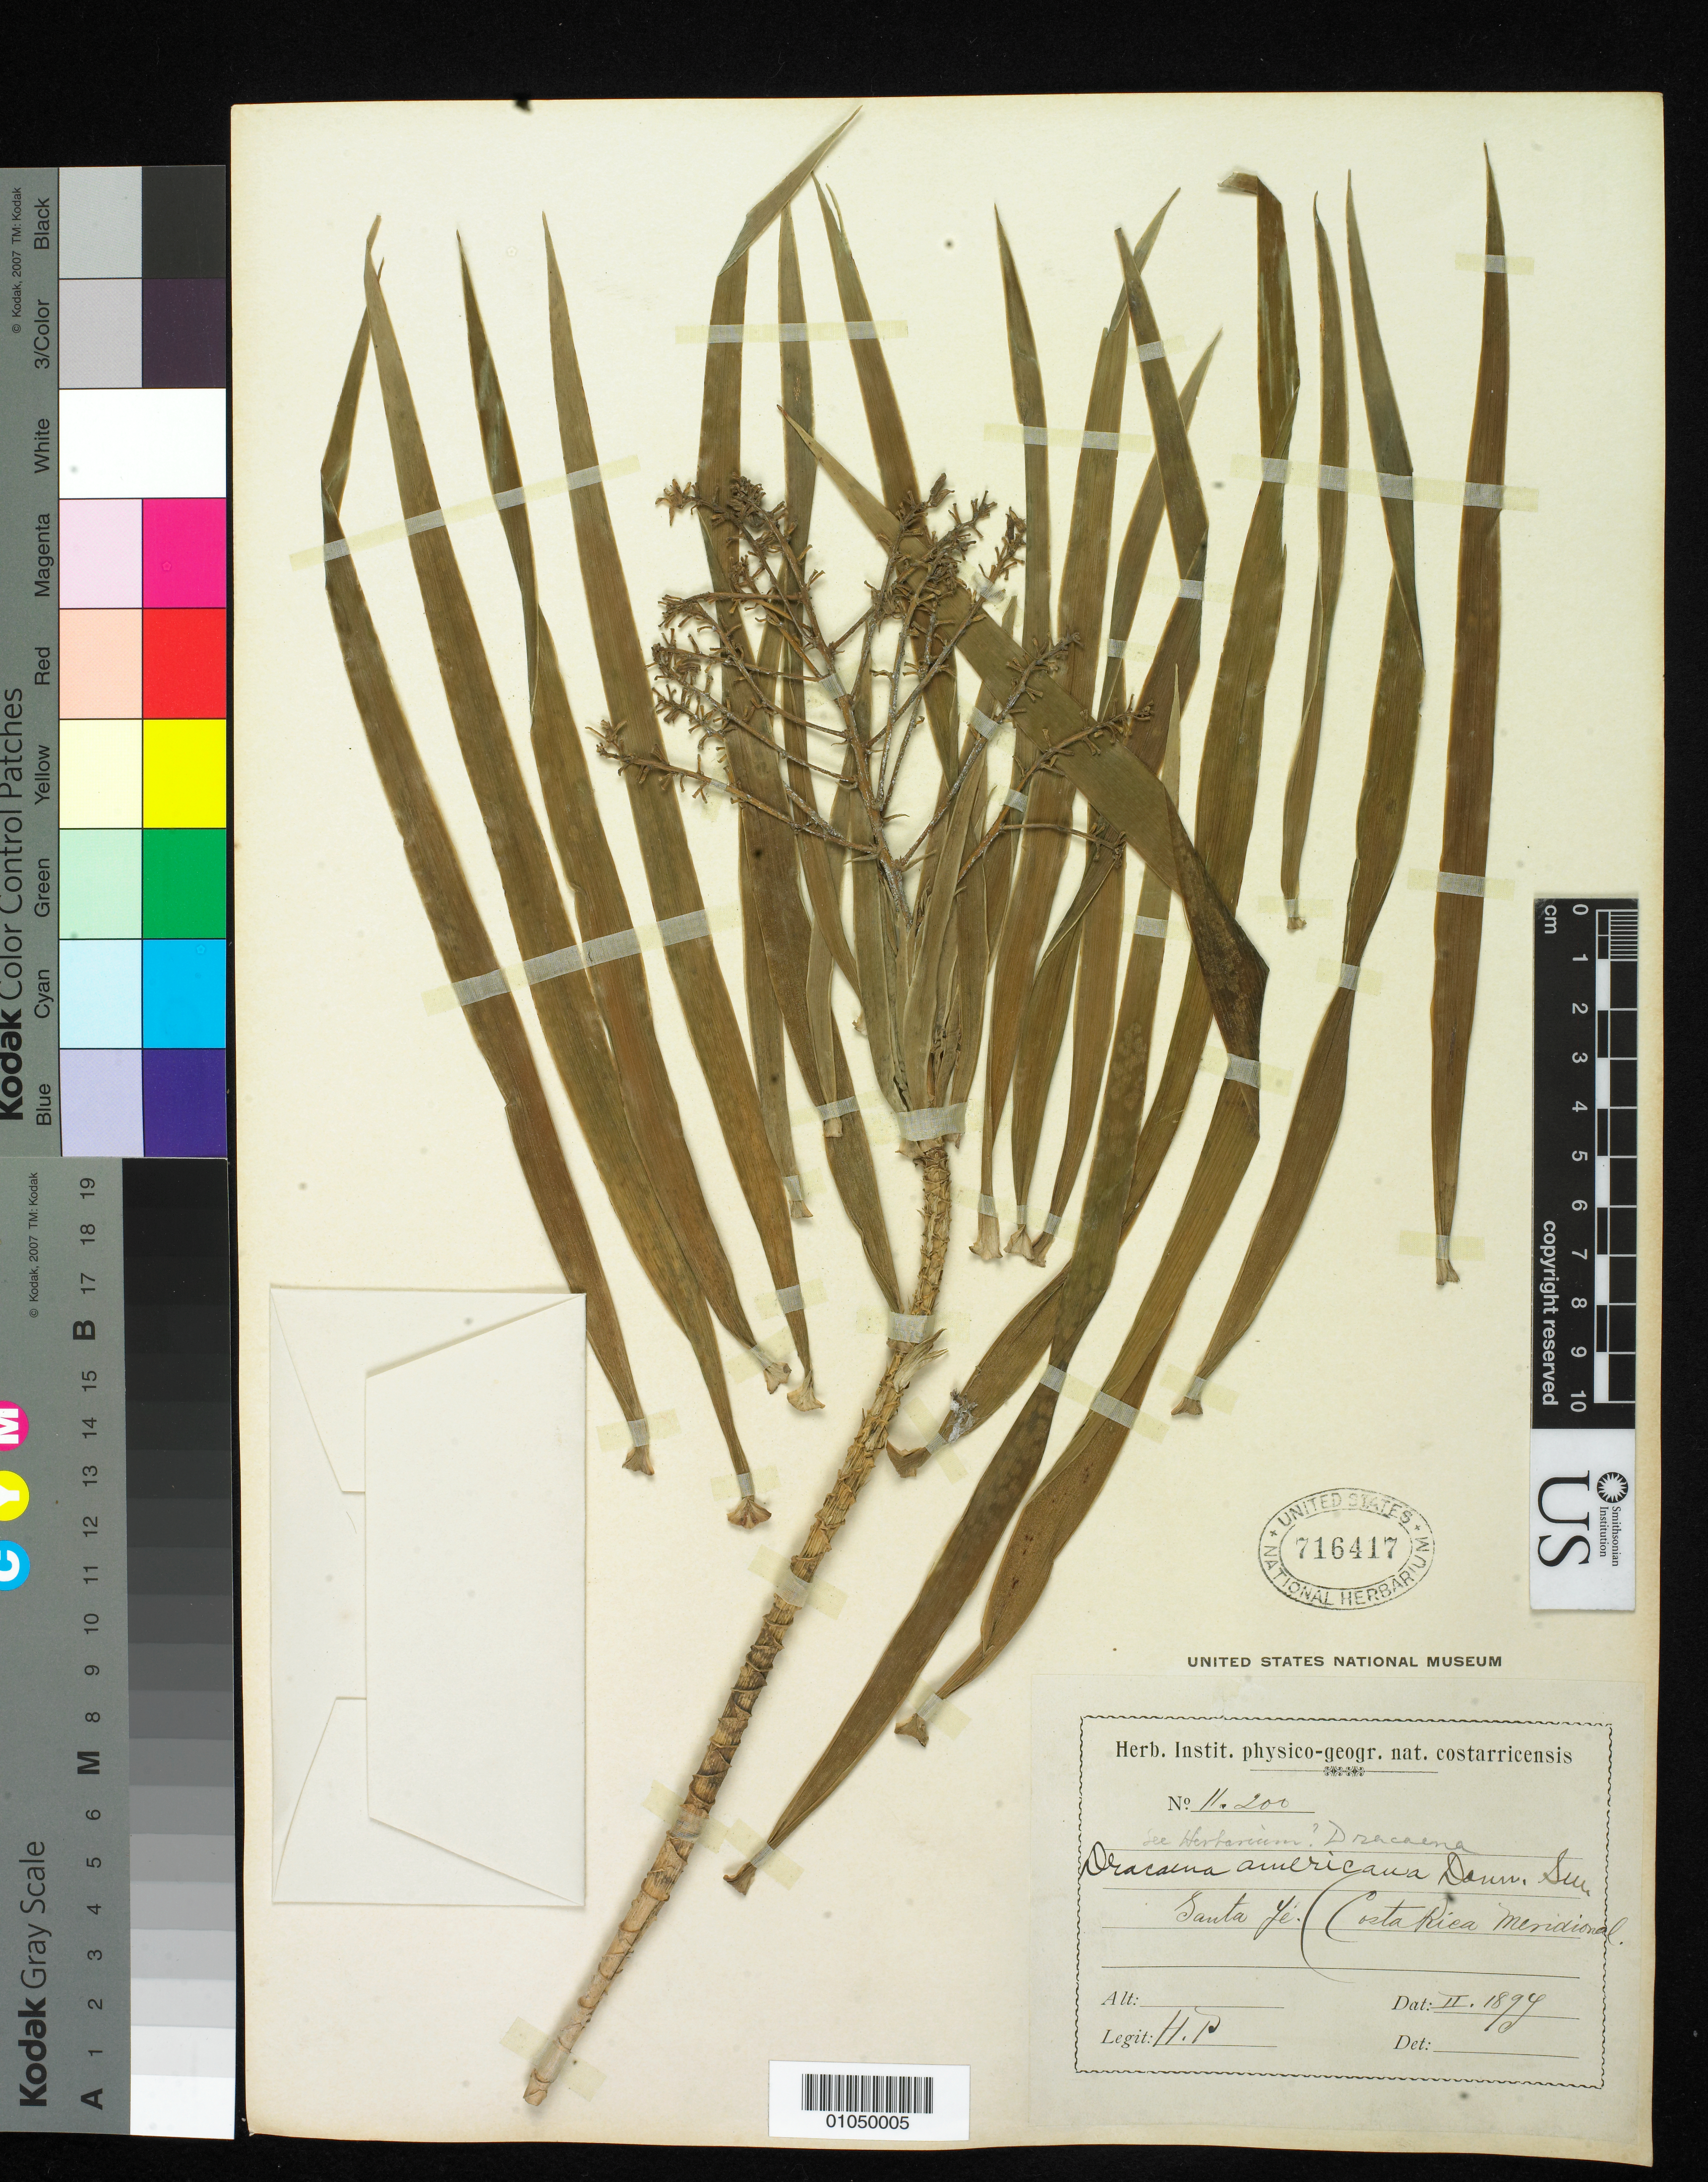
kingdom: Plantae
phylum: Tracheophyta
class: Liliopsida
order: Asparagales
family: Asparagaceae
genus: Dracaena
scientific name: Dracaena americana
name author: Donn. Sm. in Sarg.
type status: Isosyntype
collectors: H. F. Pittier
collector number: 11200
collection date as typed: Feb 1897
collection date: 1897-02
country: Costa Rica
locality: Sant Fé (Costa Rica méridional).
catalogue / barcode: US 716417